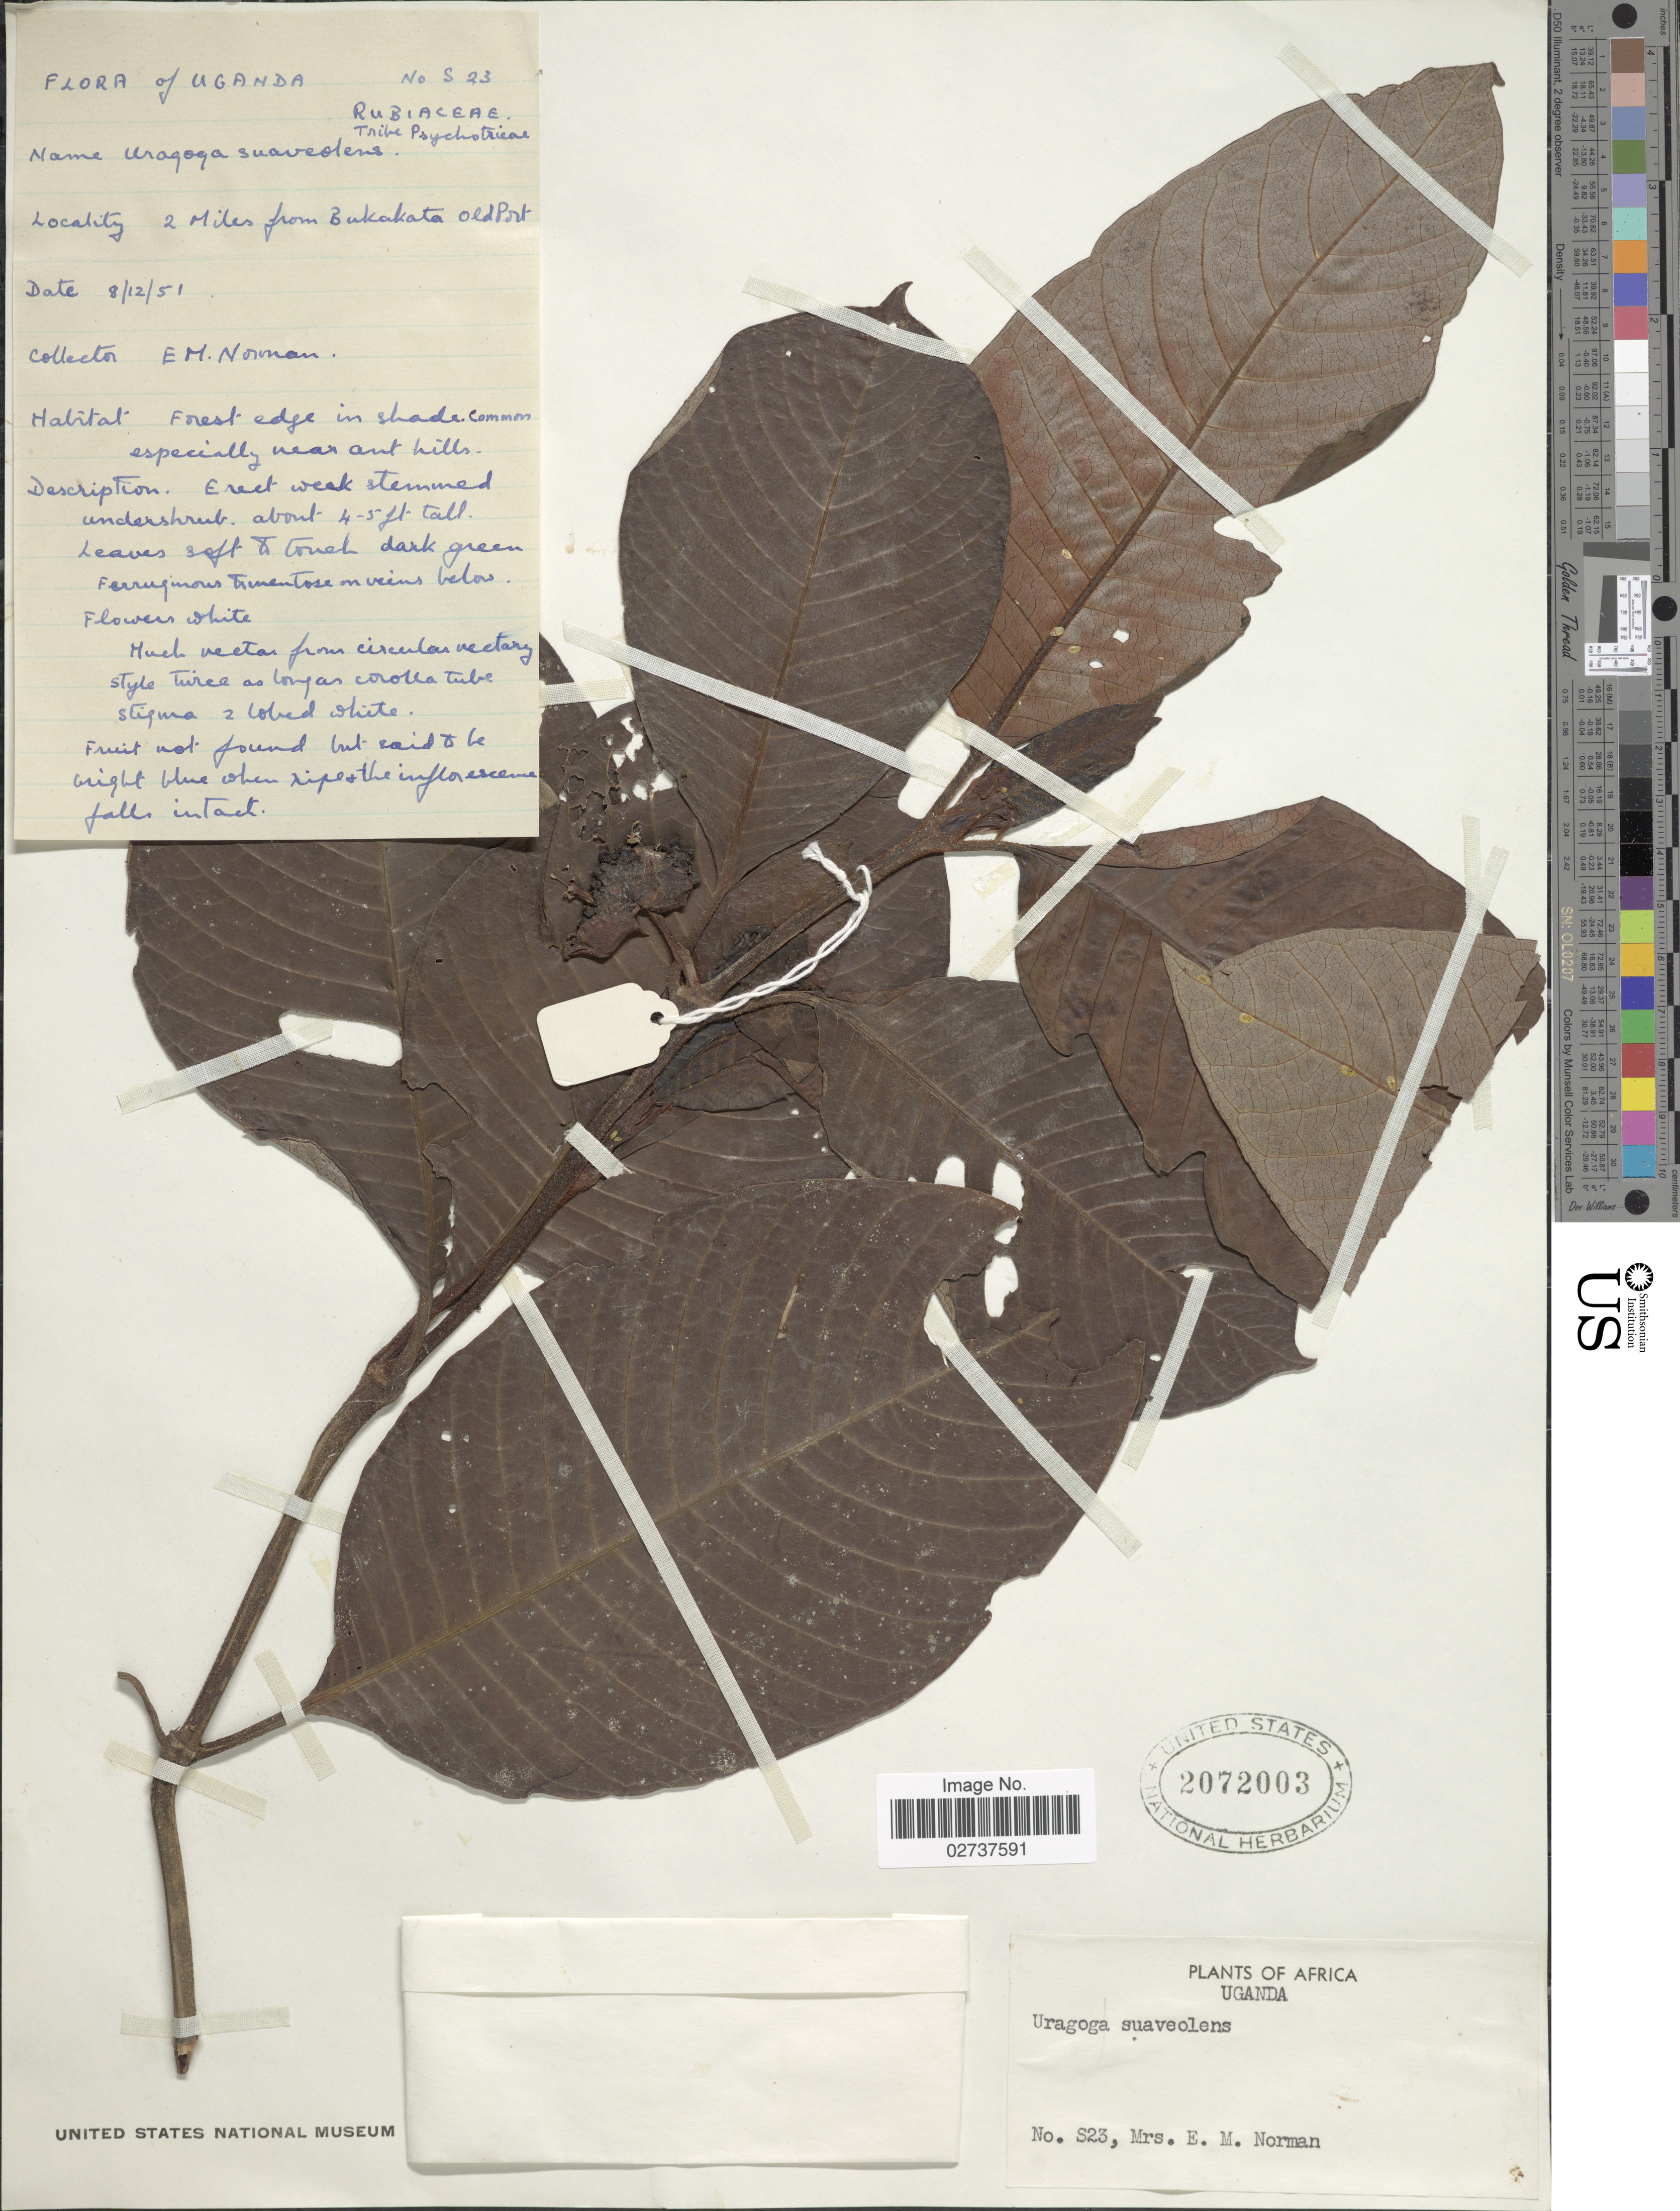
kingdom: Plantae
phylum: Tracheophyta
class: Magnoliopsida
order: Gentianales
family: Rubiaceae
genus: Psychotria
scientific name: Psychotria suaveolens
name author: S. Moore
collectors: E. Norman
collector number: S 23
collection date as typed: Transcribed d/m/y: 8/12/51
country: Uganda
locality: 2 miles from Bukakata Old Port.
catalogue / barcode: US 2072003